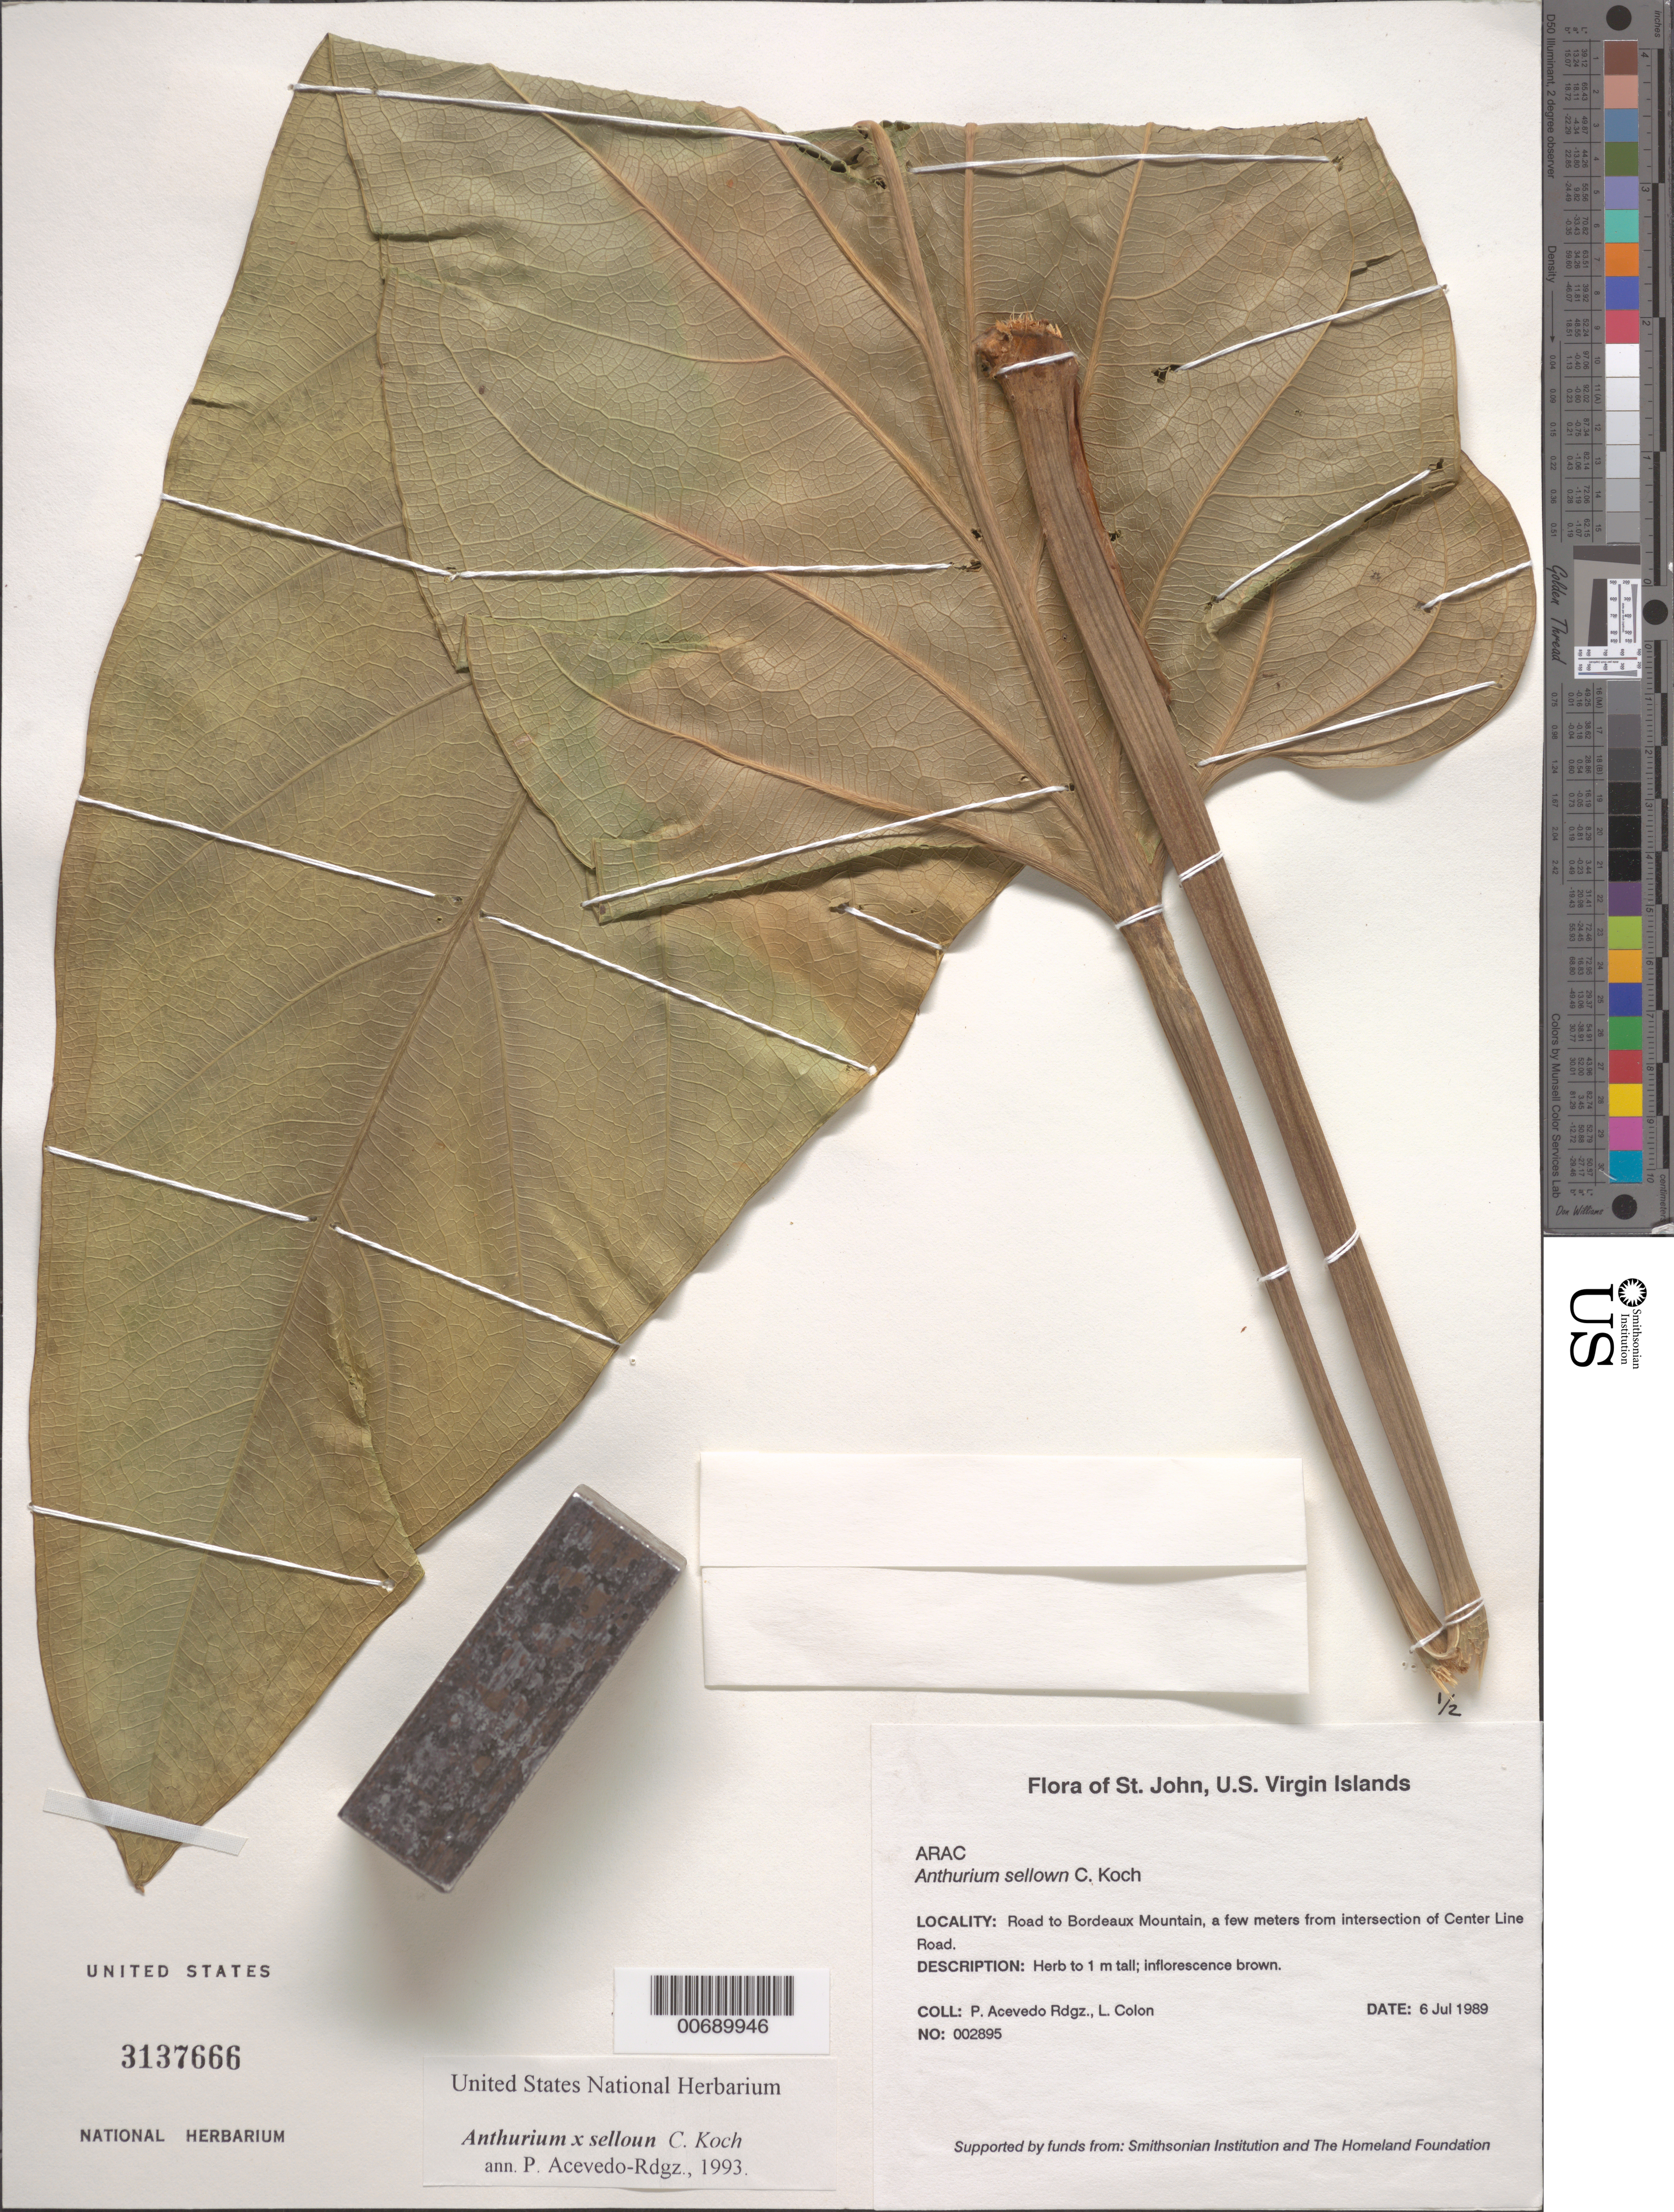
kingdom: Plantae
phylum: Tracheophyta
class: Liliopsida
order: Alismatales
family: Araceae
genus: Anthurium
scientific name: Anthurium x selloanum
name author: K. Koch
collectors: P. Acevedo-Rodr. & L. Colon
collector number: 2895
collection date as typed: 06 Jul 1989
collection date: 1989-07-06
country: U.S. Virgin Islands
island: St. John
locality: Road to Bordeaux Mountain, a few meters from intersection of Center Line Road.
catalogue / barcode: US 3137666